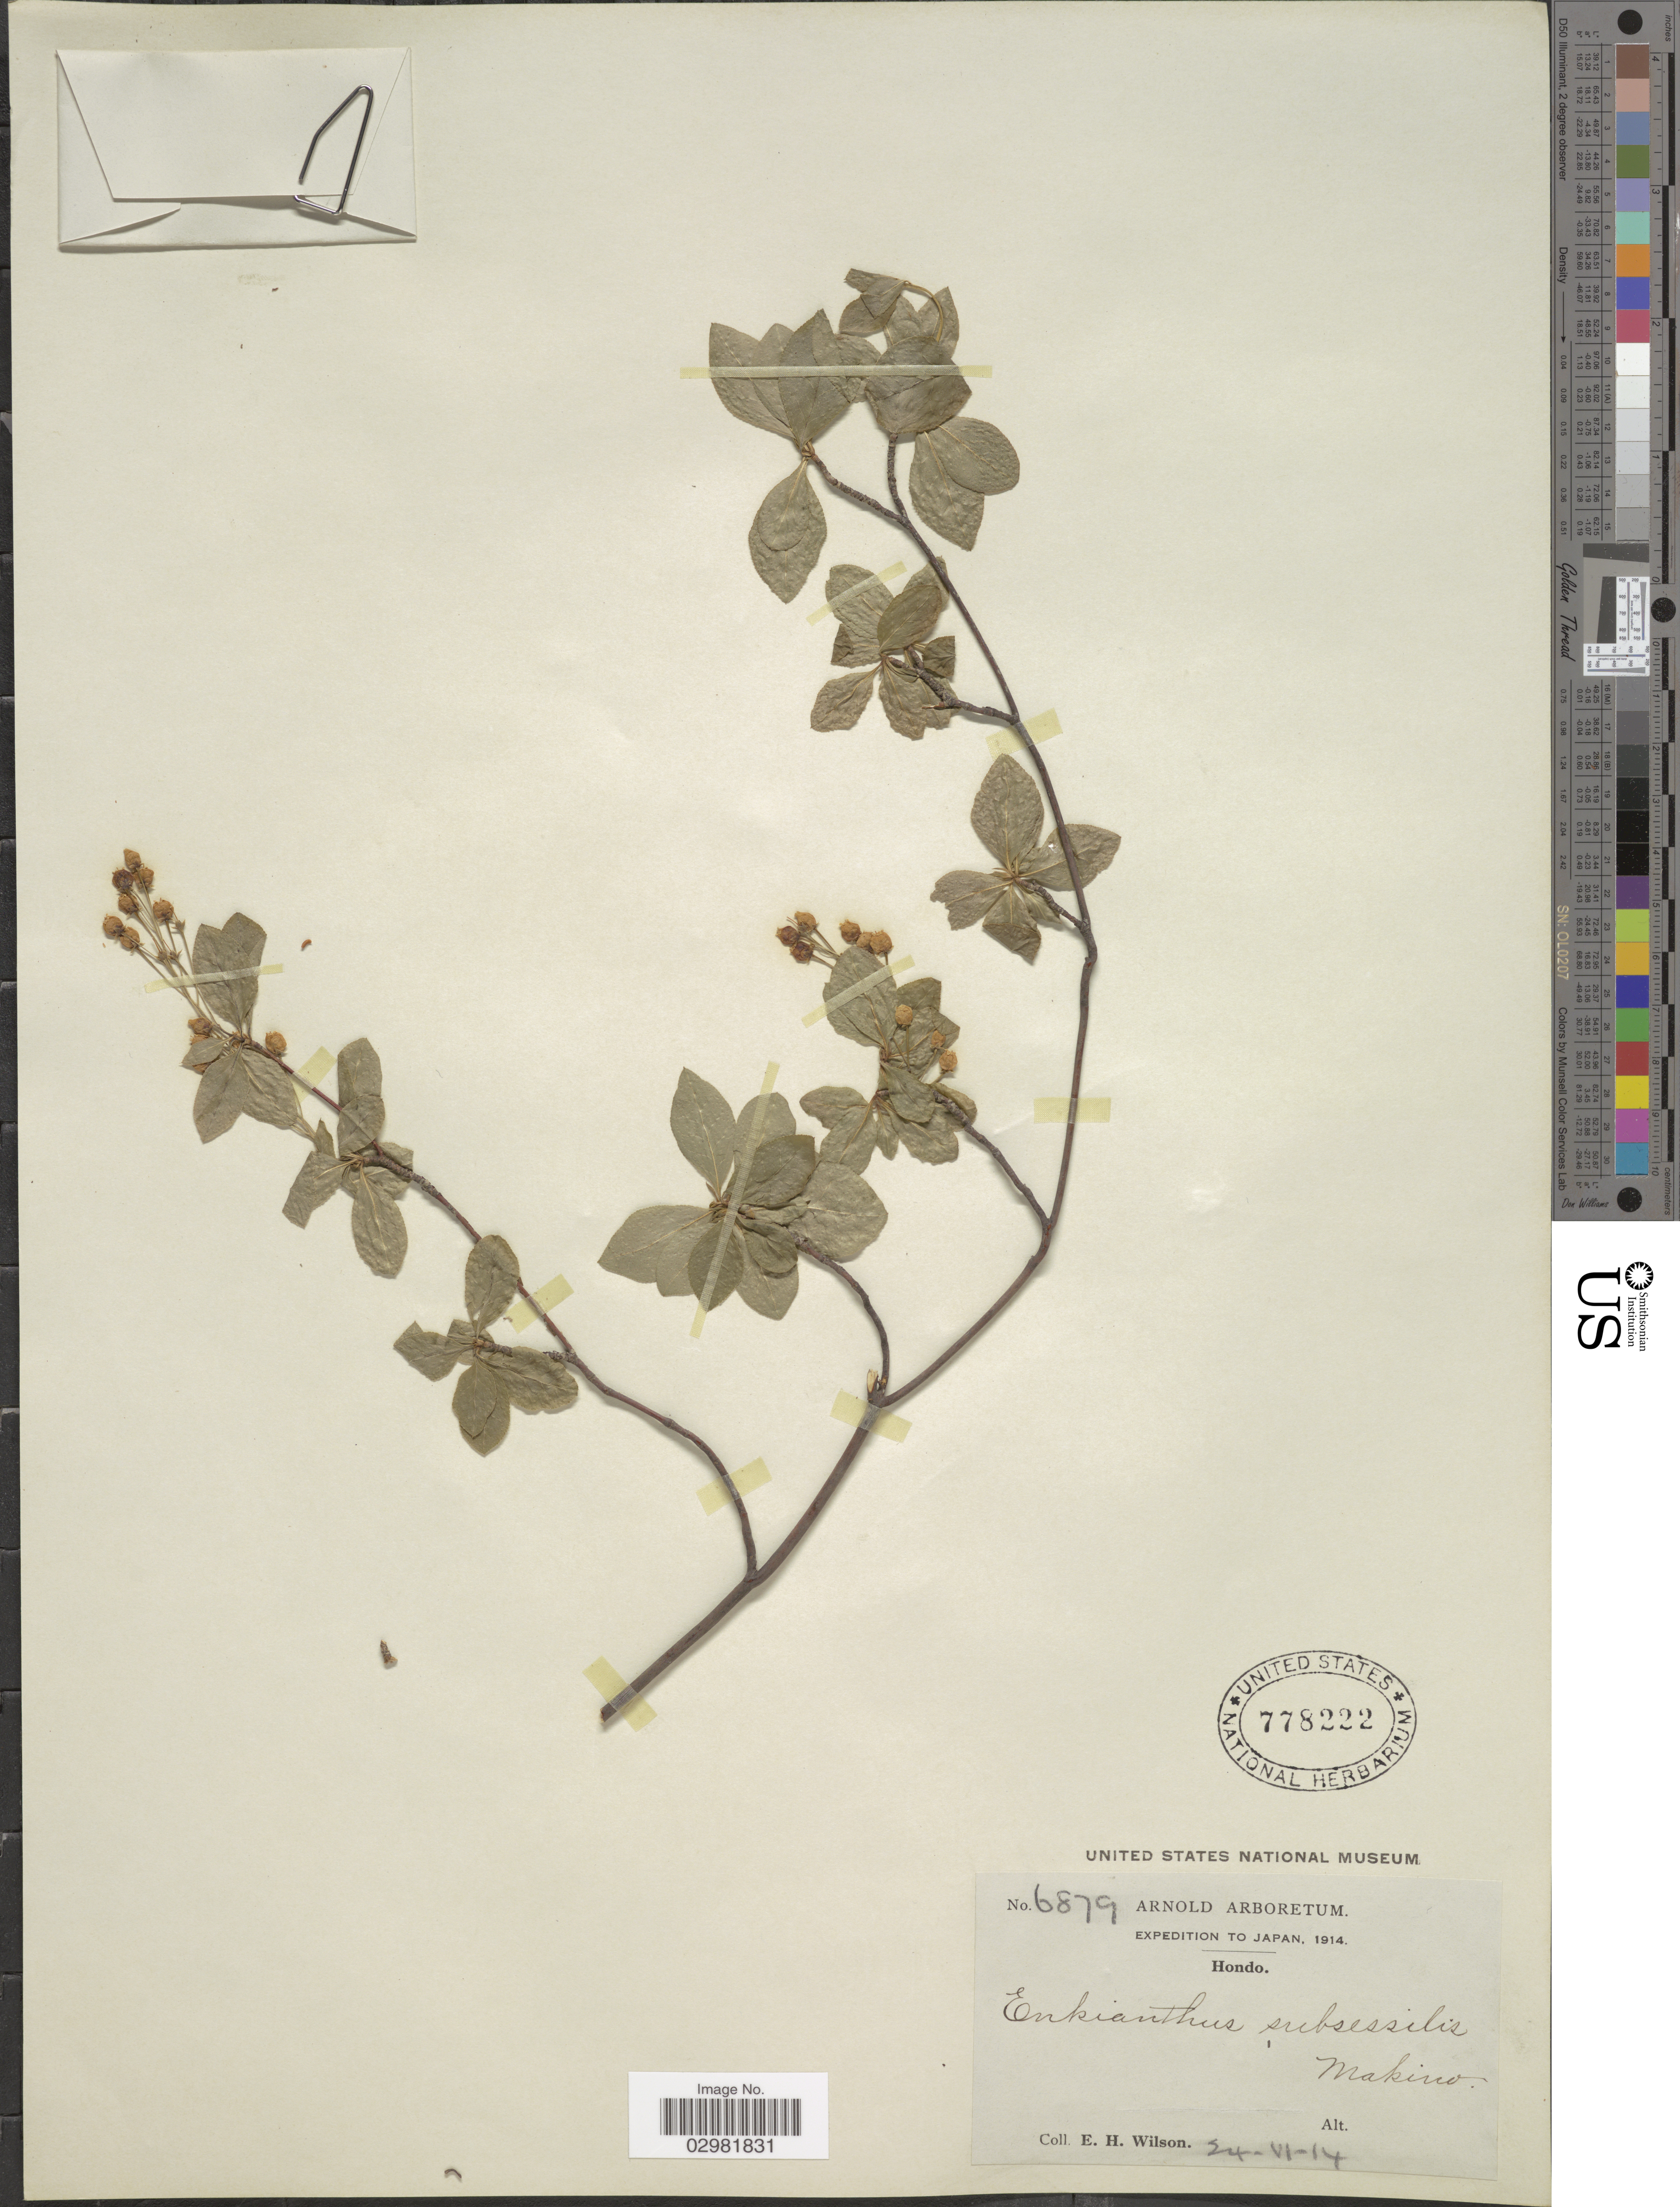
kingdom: Plantae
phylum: Tracheophyta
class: Magnoliopsida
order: Ericales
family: Ericaceae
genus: Enkianthus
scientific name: Enkianthus subsessilis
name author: (Maxim.) Makino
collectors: E. Wilson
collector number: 6879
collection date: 1914-06-24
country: Japan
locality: Hondo.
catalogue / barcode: US 778222